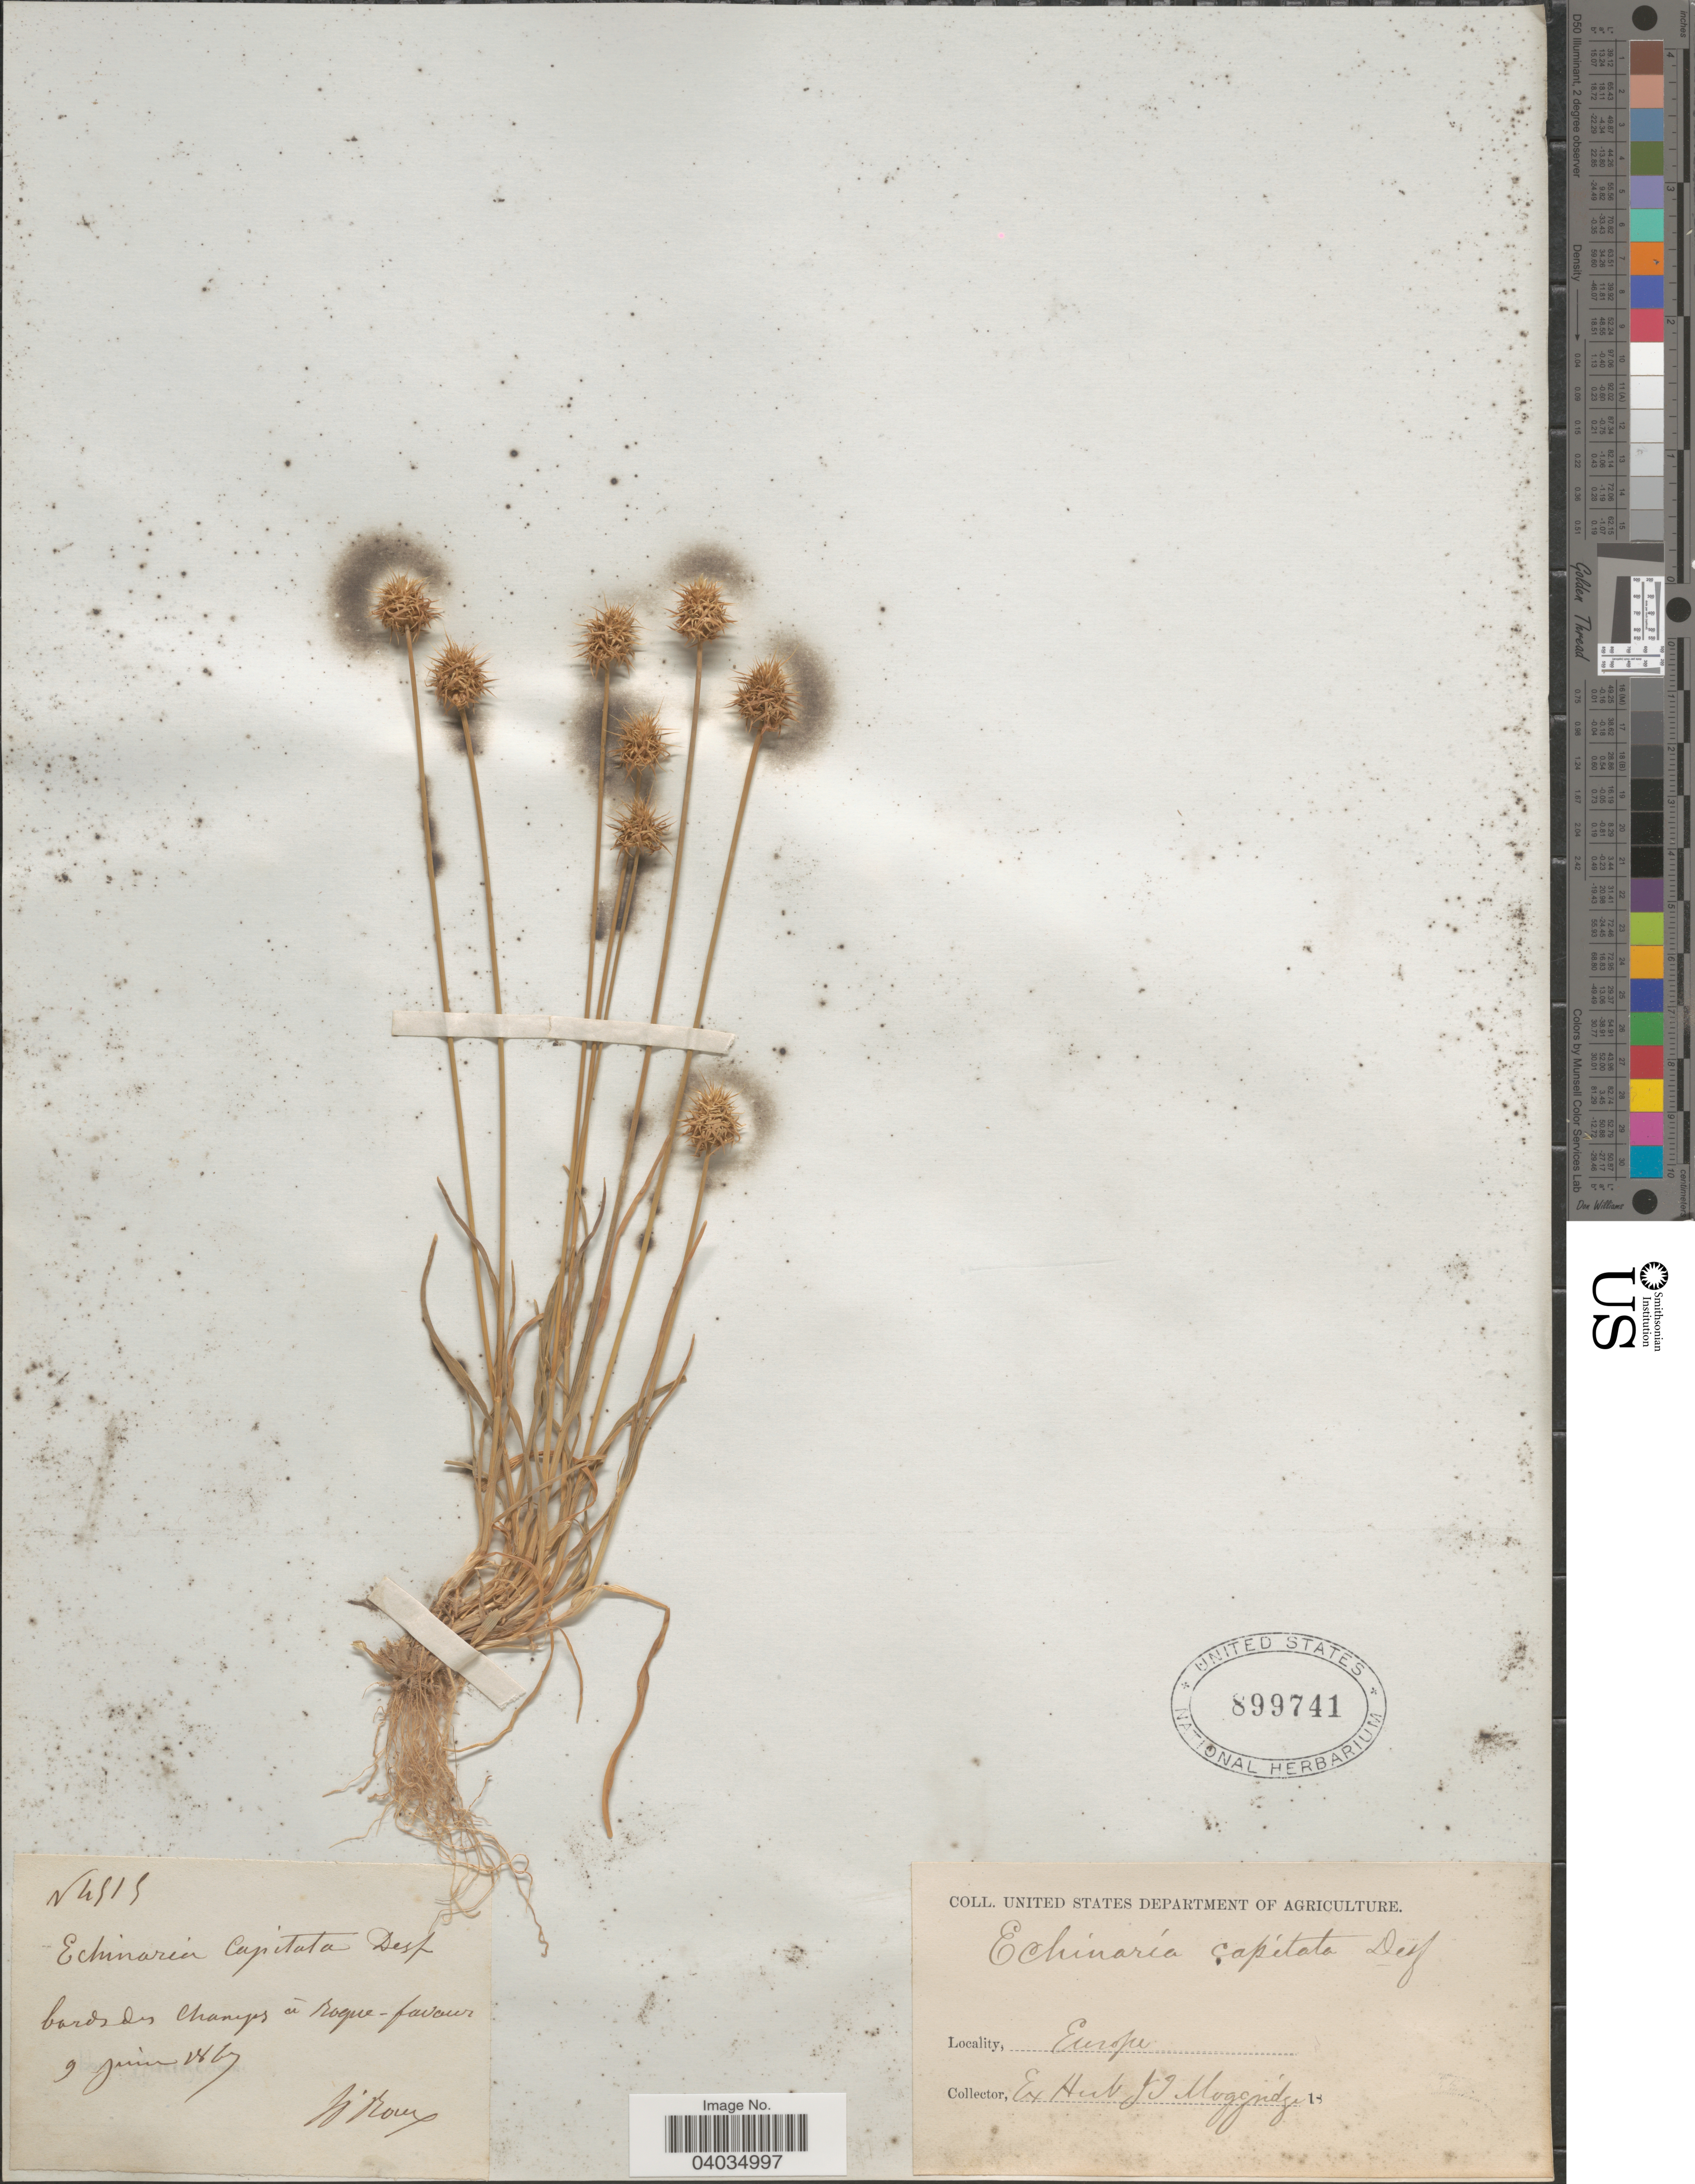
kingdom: Plantae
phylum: Tracheophyta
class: Liliopsida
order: Poales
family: Poaceae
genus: Echinaria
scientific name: Echinaria capitata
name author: (L.) Desf.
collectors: N. Roux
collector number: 4515*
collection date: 1867-06-09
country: France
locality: Bords des Champs á Rogue-favour. [interpreted] Europe.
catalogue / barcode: US 899741